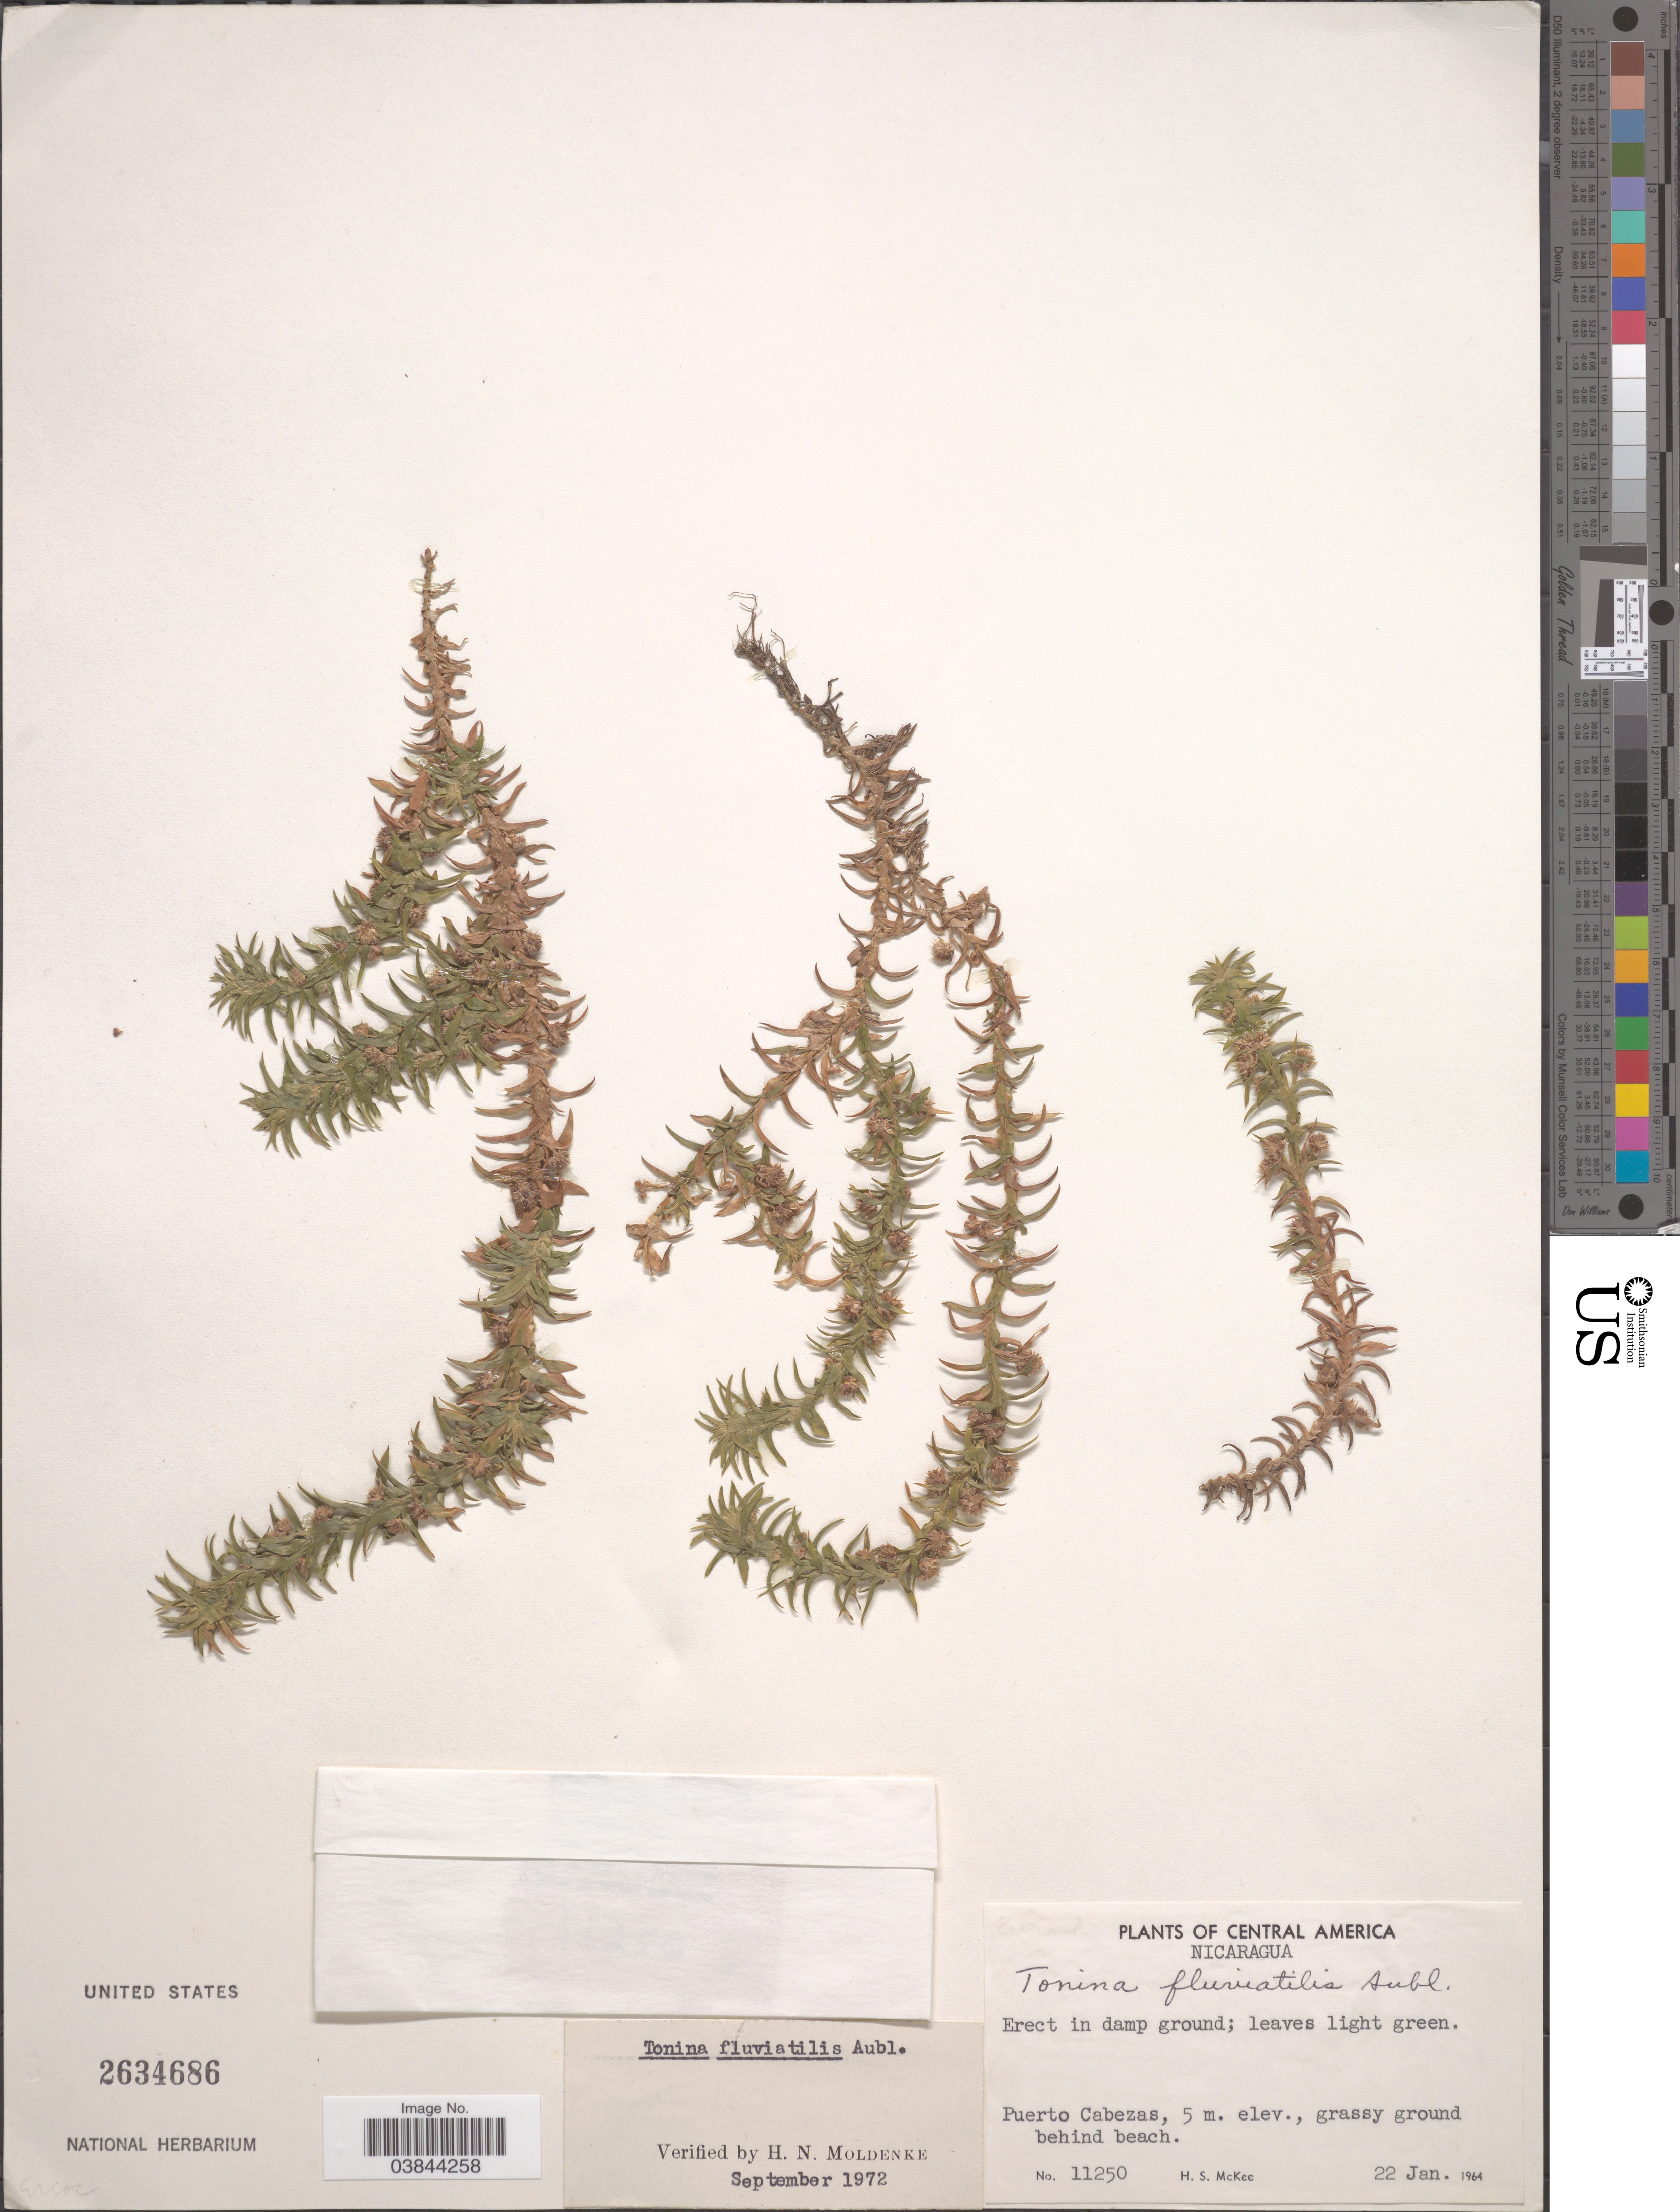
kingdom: Plantae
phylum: Tracheophyta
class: Liliopsida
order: Poales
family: Eriocaulaceae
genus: Tonina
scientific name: Tonina fluviatilis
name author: Aubl.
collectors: H. S. McKee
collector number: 11250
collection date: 1964-01-22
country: Nicaragua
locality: Puerto Cabezas, behind beach.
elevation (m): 5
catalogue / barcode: US 2634686